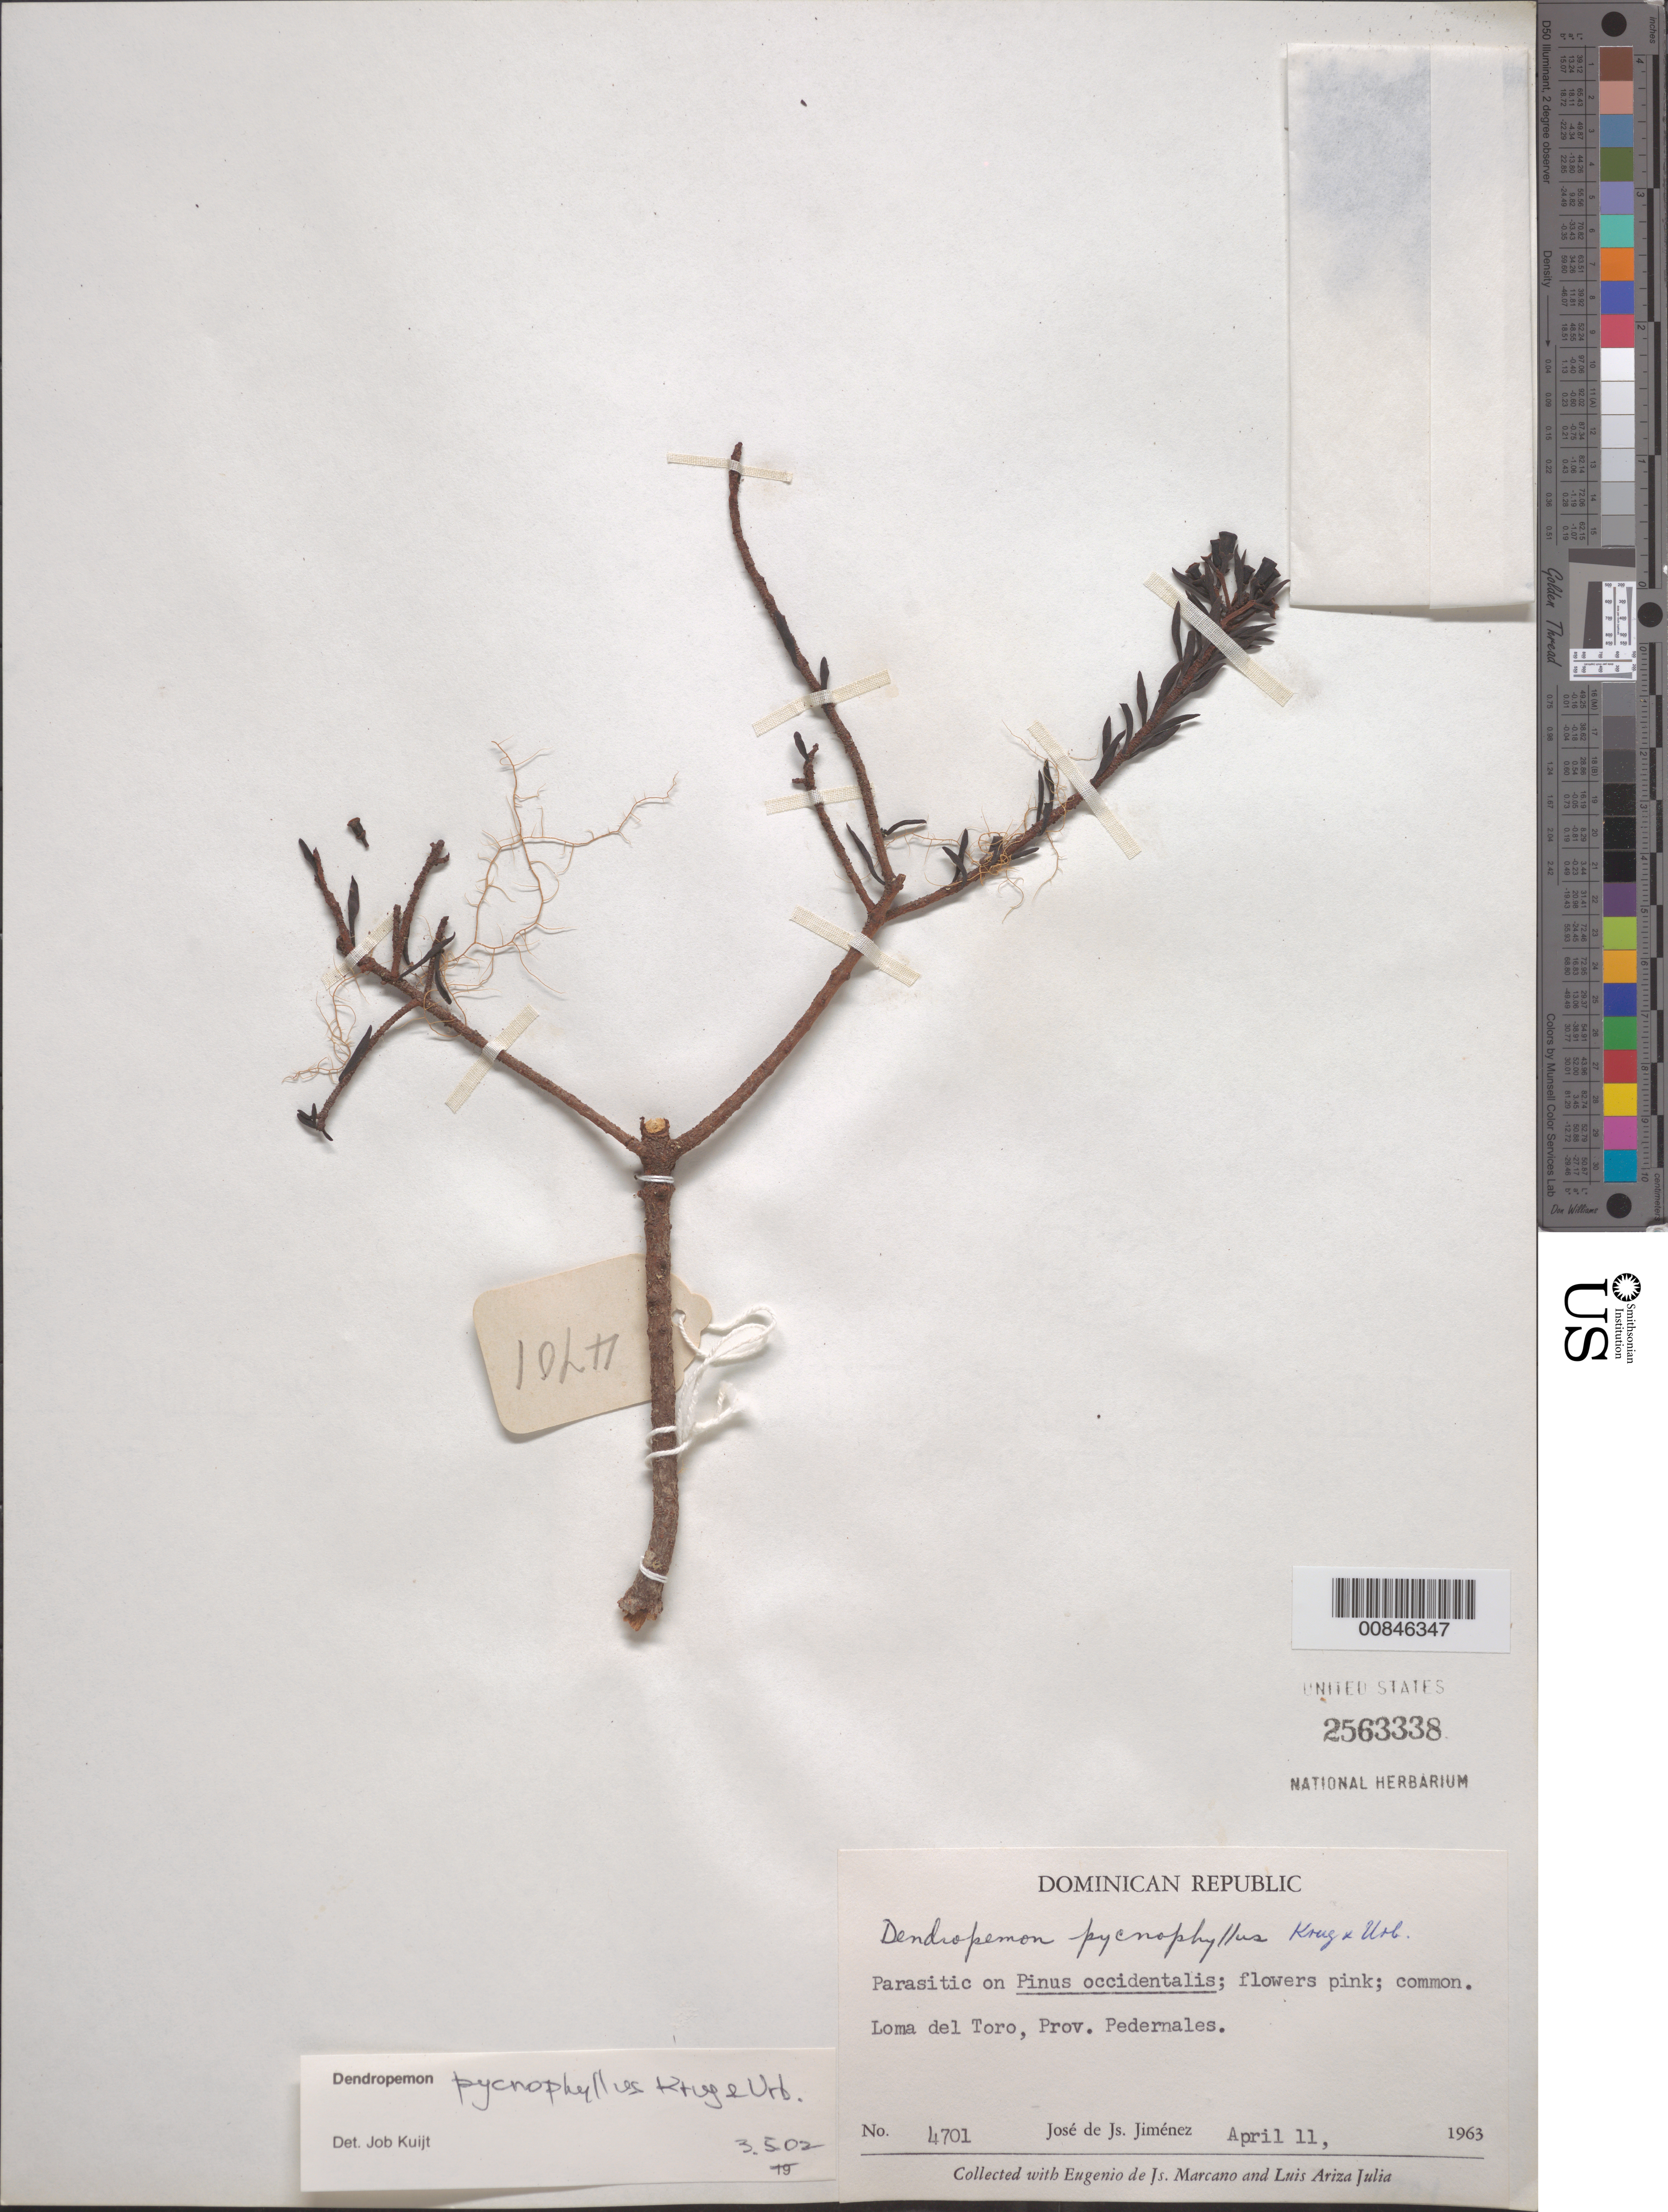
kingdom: Plantae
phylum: Tracheophyta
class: Magnoliopsida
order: Santalales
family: Loranthaceae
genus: Dendropemon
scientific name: Dendropemon pycnophyllus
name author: Krug & Urb.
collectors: J. J. Jiménez, E. J. Marcano F. & L. Ariza-Julia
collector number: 4701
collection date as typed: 11 Apr 1963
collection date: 1963-04-11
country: Dominican Republic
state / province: Pedernales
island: Hispaniola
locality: Loma del Toro.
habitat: On Pinus occidentalis.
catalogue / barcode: US 2563338